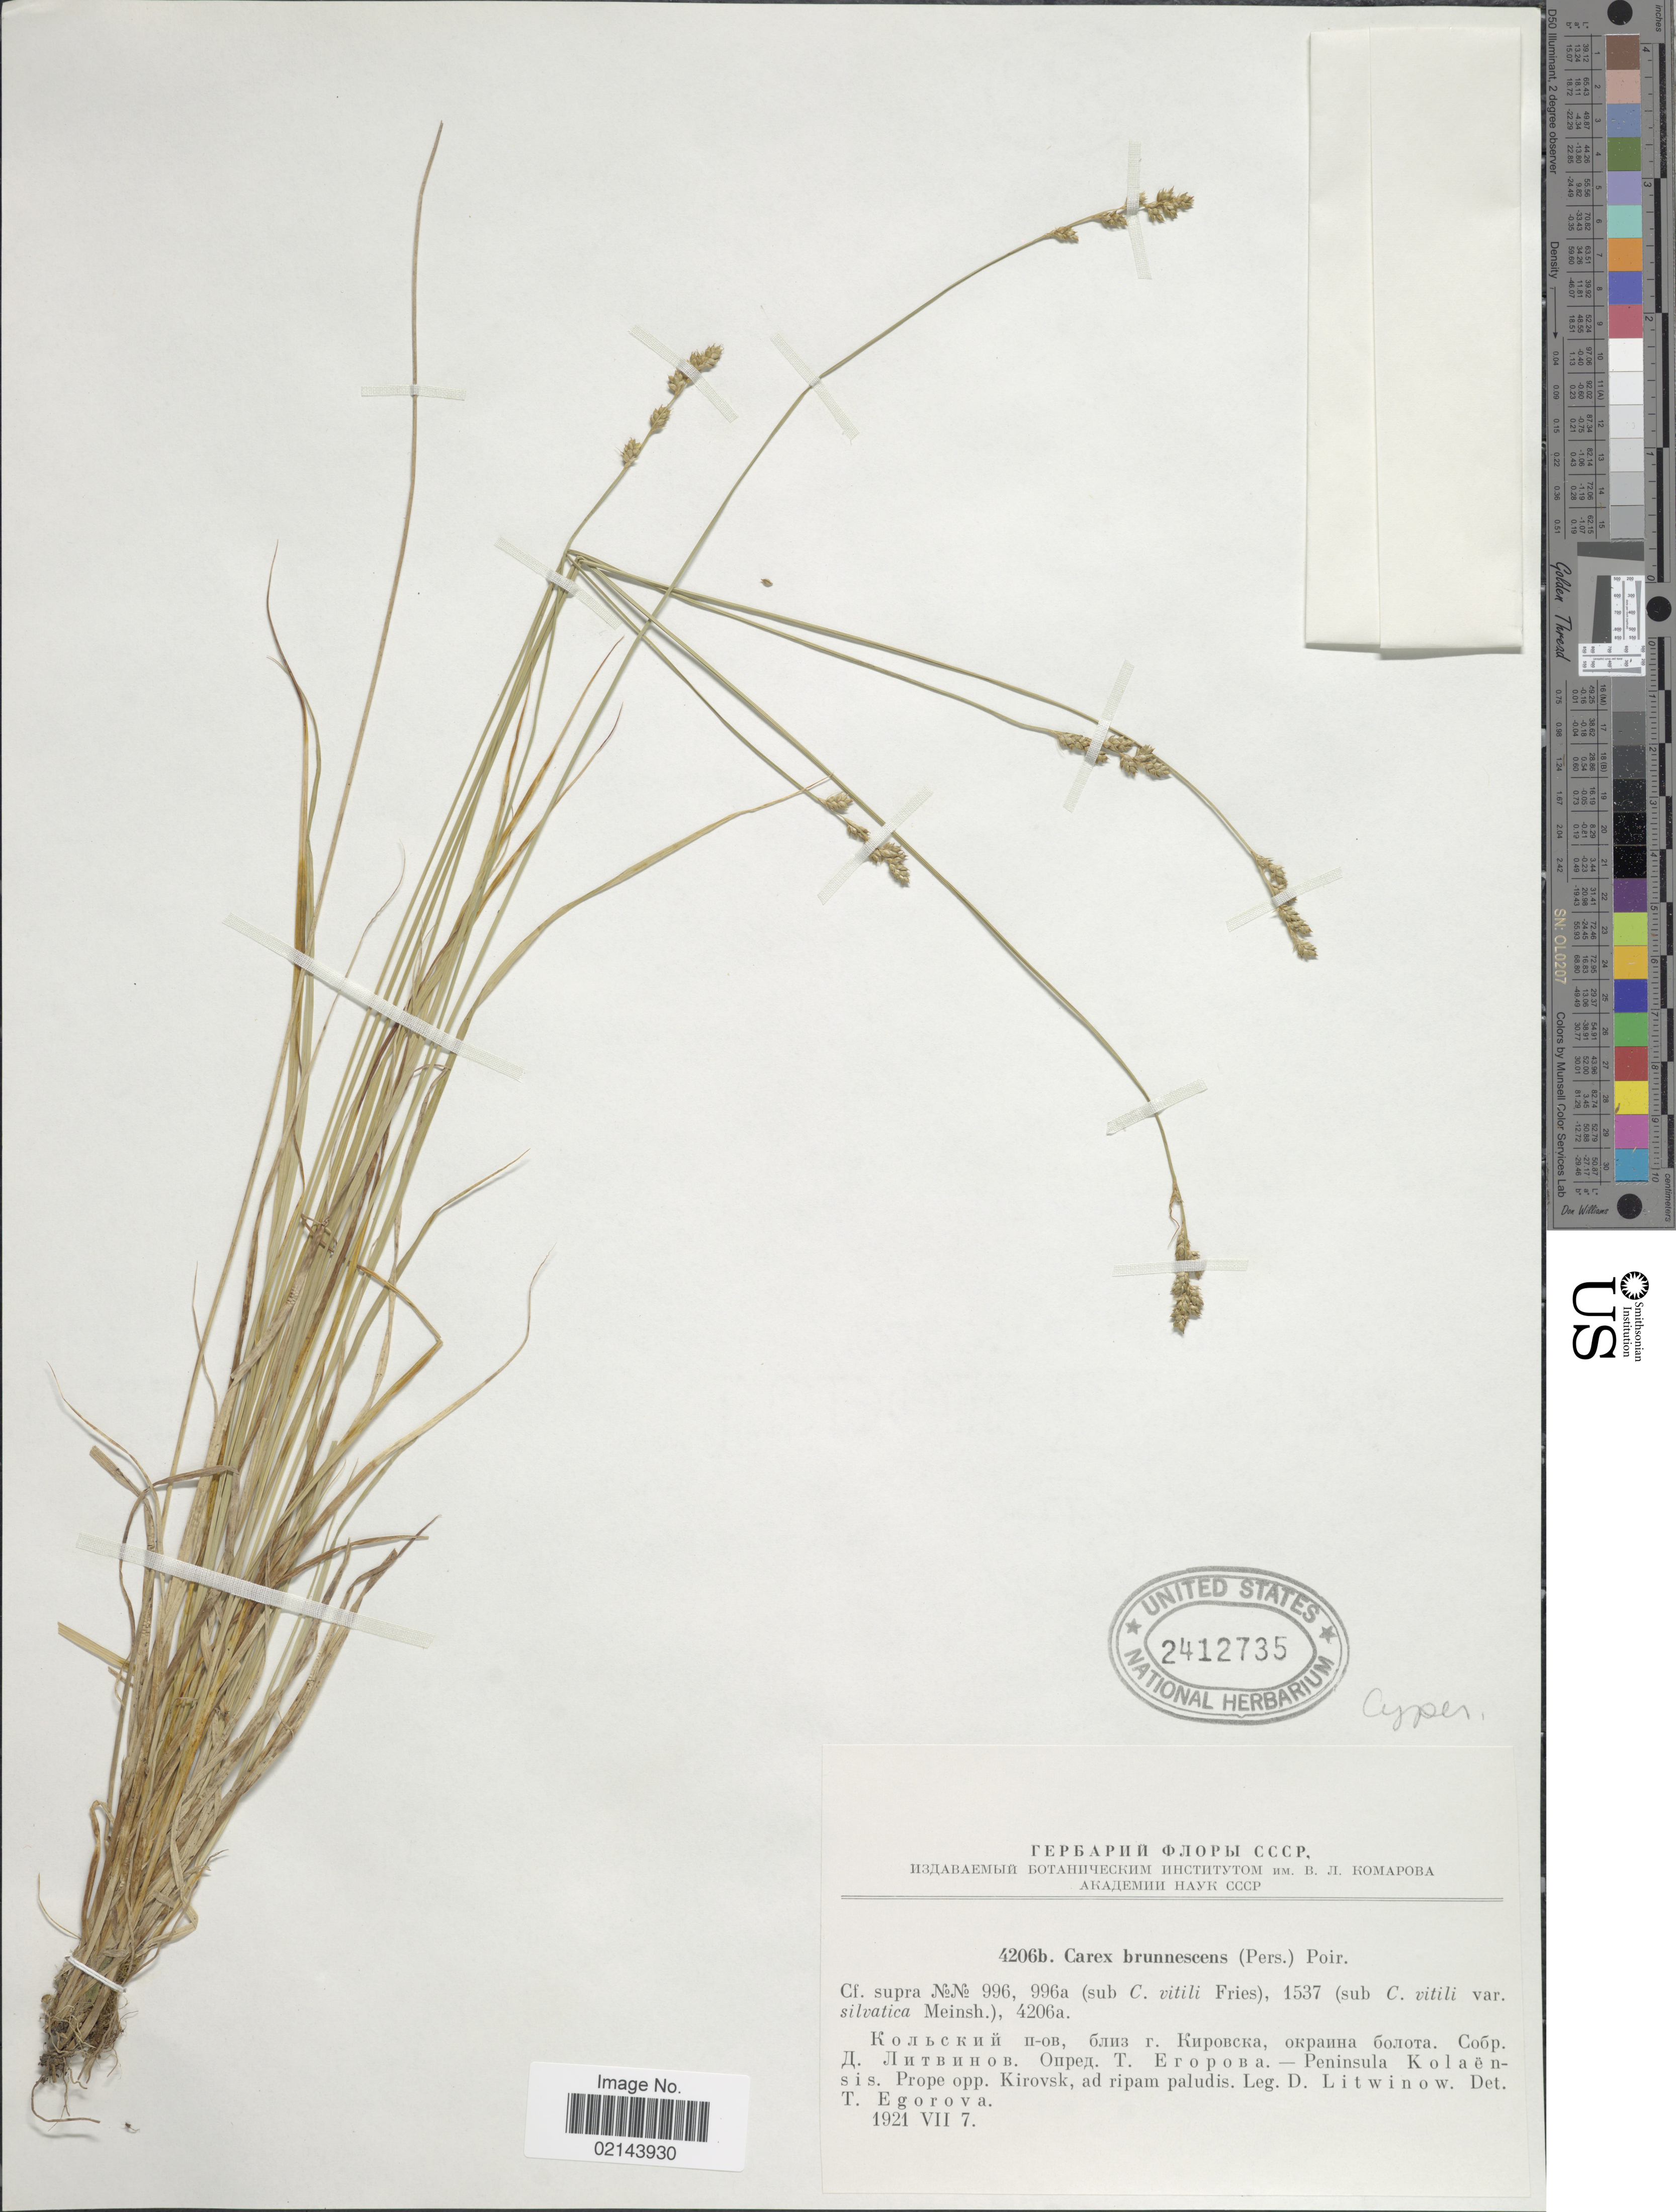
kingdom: Plantae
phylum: Tracheophyta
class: Liliopsida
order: Poales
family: Cyperaceae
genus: Carex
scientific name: Carex brunnescens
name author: (Pers.) Poir.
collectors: D. Litwinow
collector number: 4206b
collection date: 1921-07-07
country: Russian Federation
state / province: Kirov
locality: Peninsula Kolaënsisi. Prope opp. Kirovsk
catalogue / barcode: US 2412735